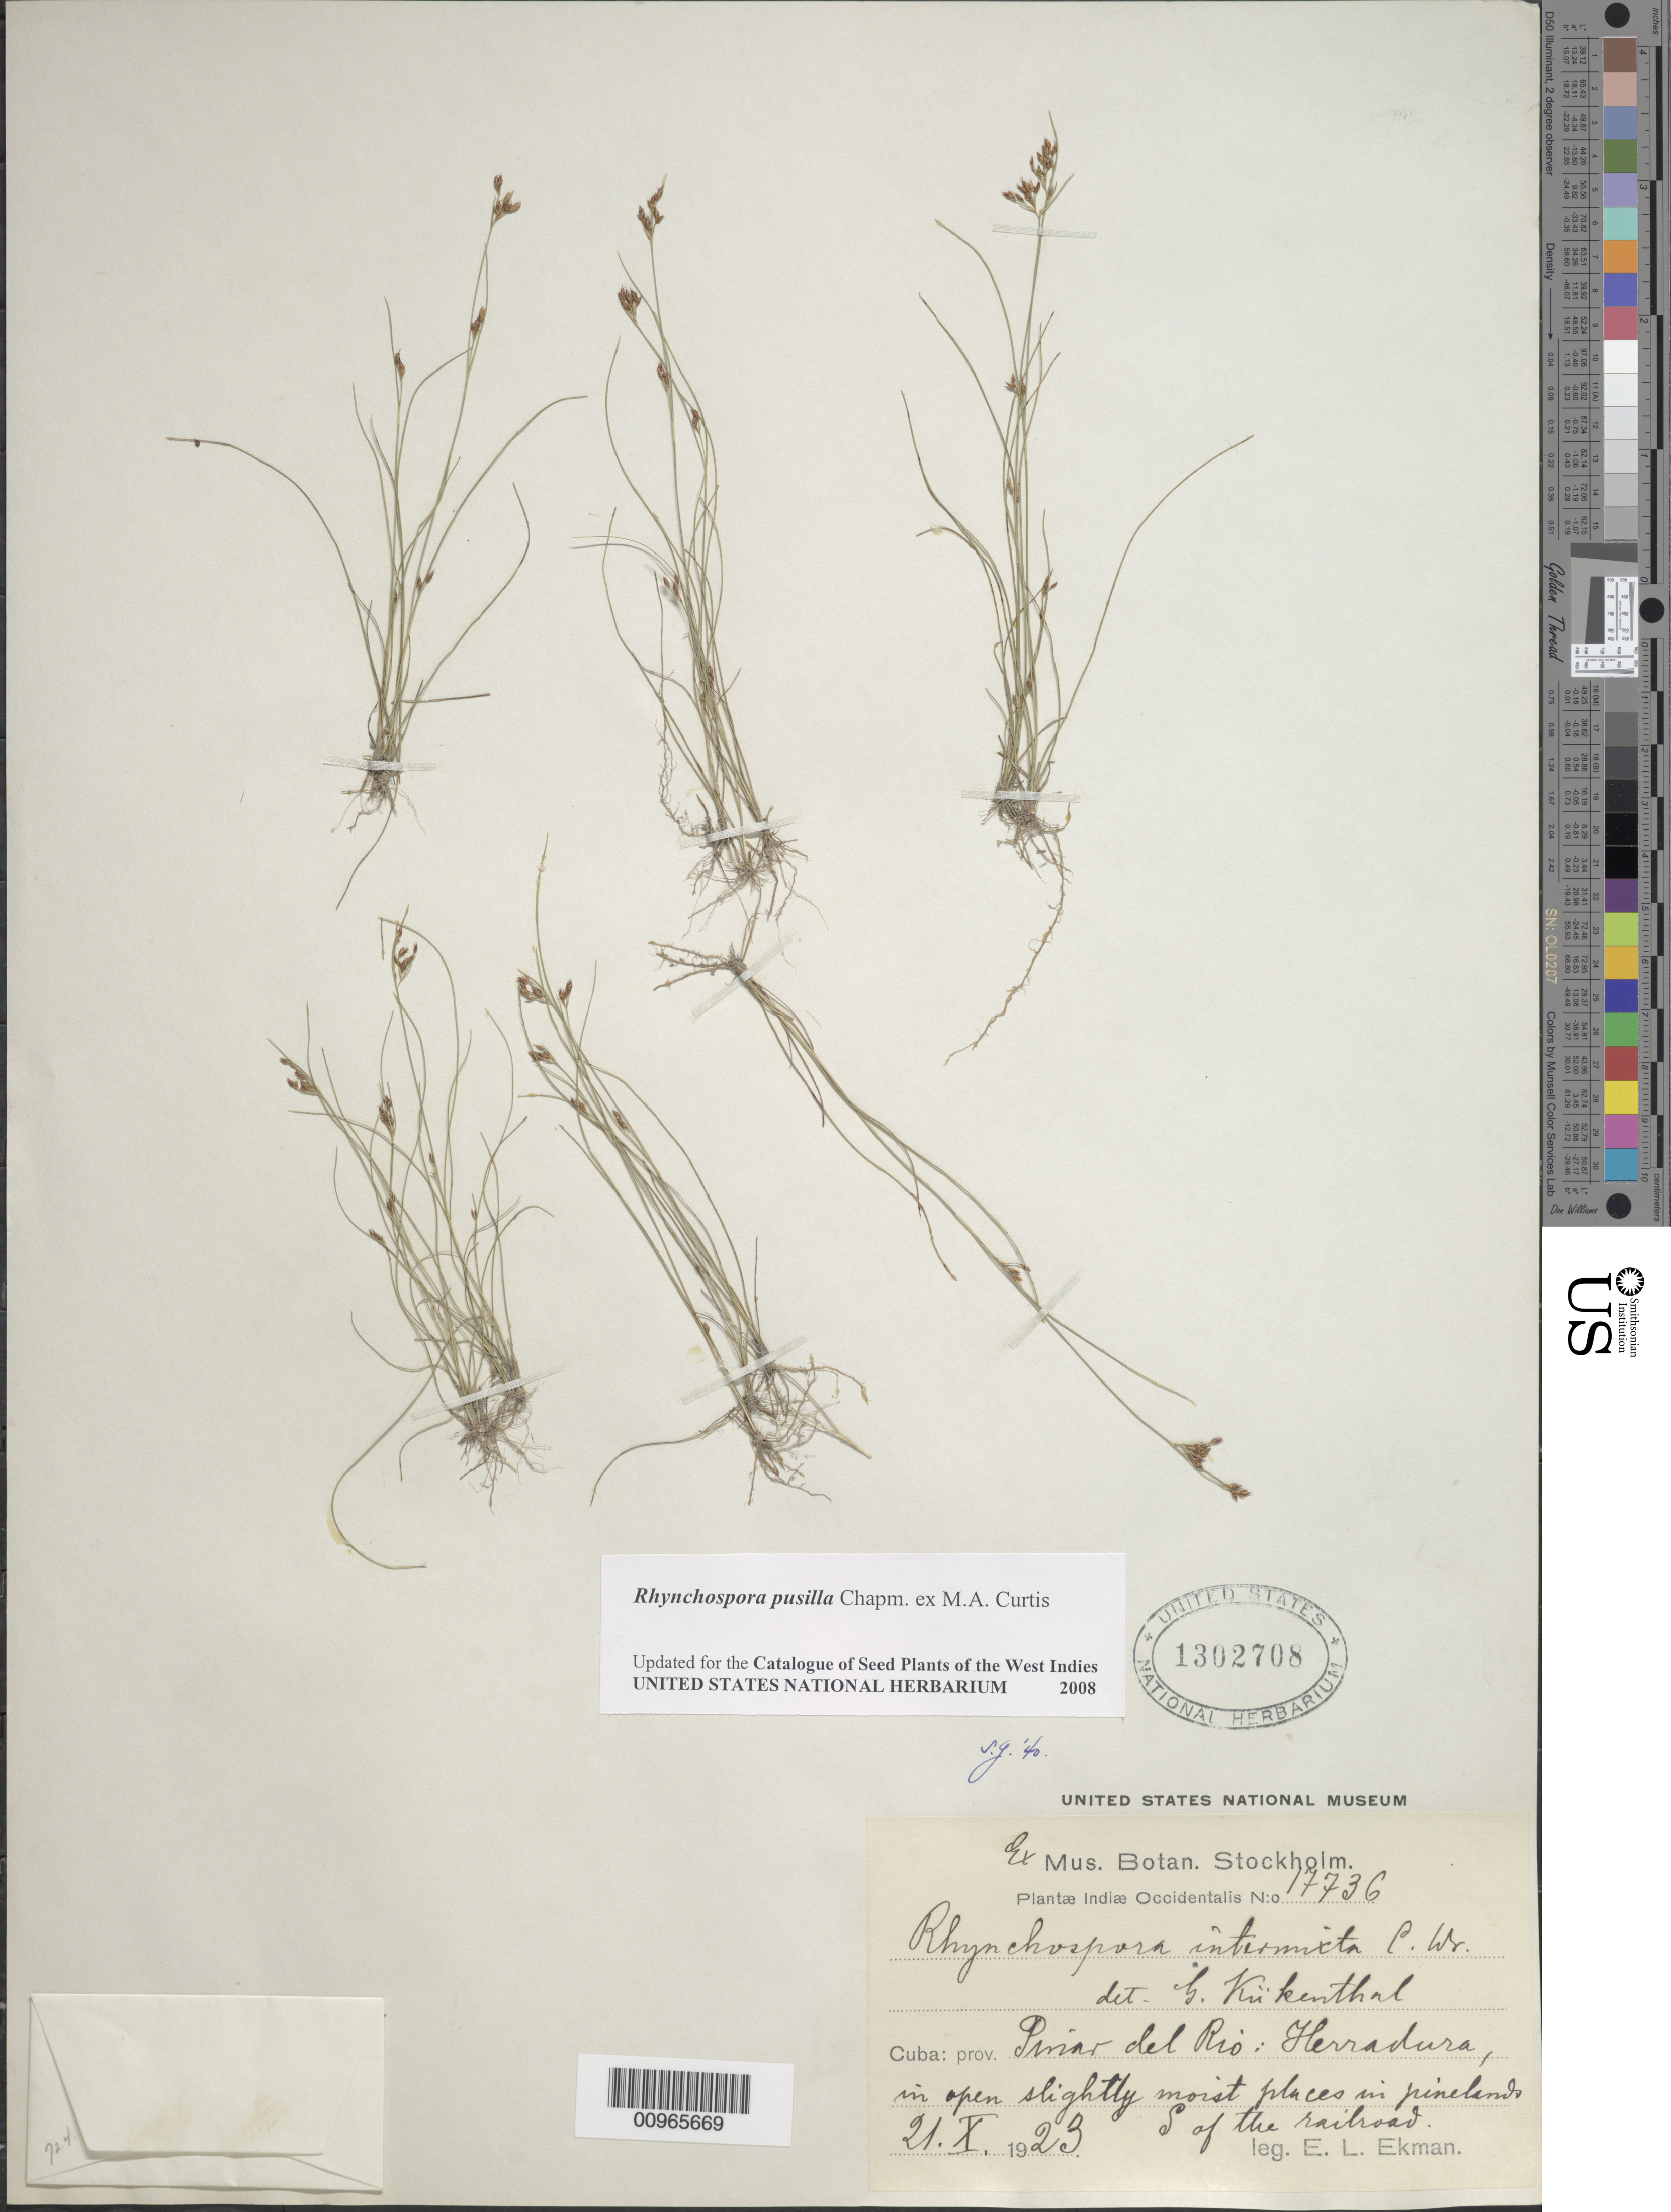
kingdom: Plantae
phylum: Tracheophyta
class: Liliopsida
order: Poales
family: Cyperaceae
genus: Rhynchospora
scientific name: Rhynchospora intermixta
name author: C. Wright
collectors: E. L. Ekman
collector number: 17736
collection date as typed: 21 Oct 1923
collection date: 1923-10-21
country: Cuba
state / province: Pinar del Rio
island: Cuba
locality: Herradura, in pinelands, S of the railroad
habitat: In open slightly moist places in pinelands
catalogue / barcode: US 1302708